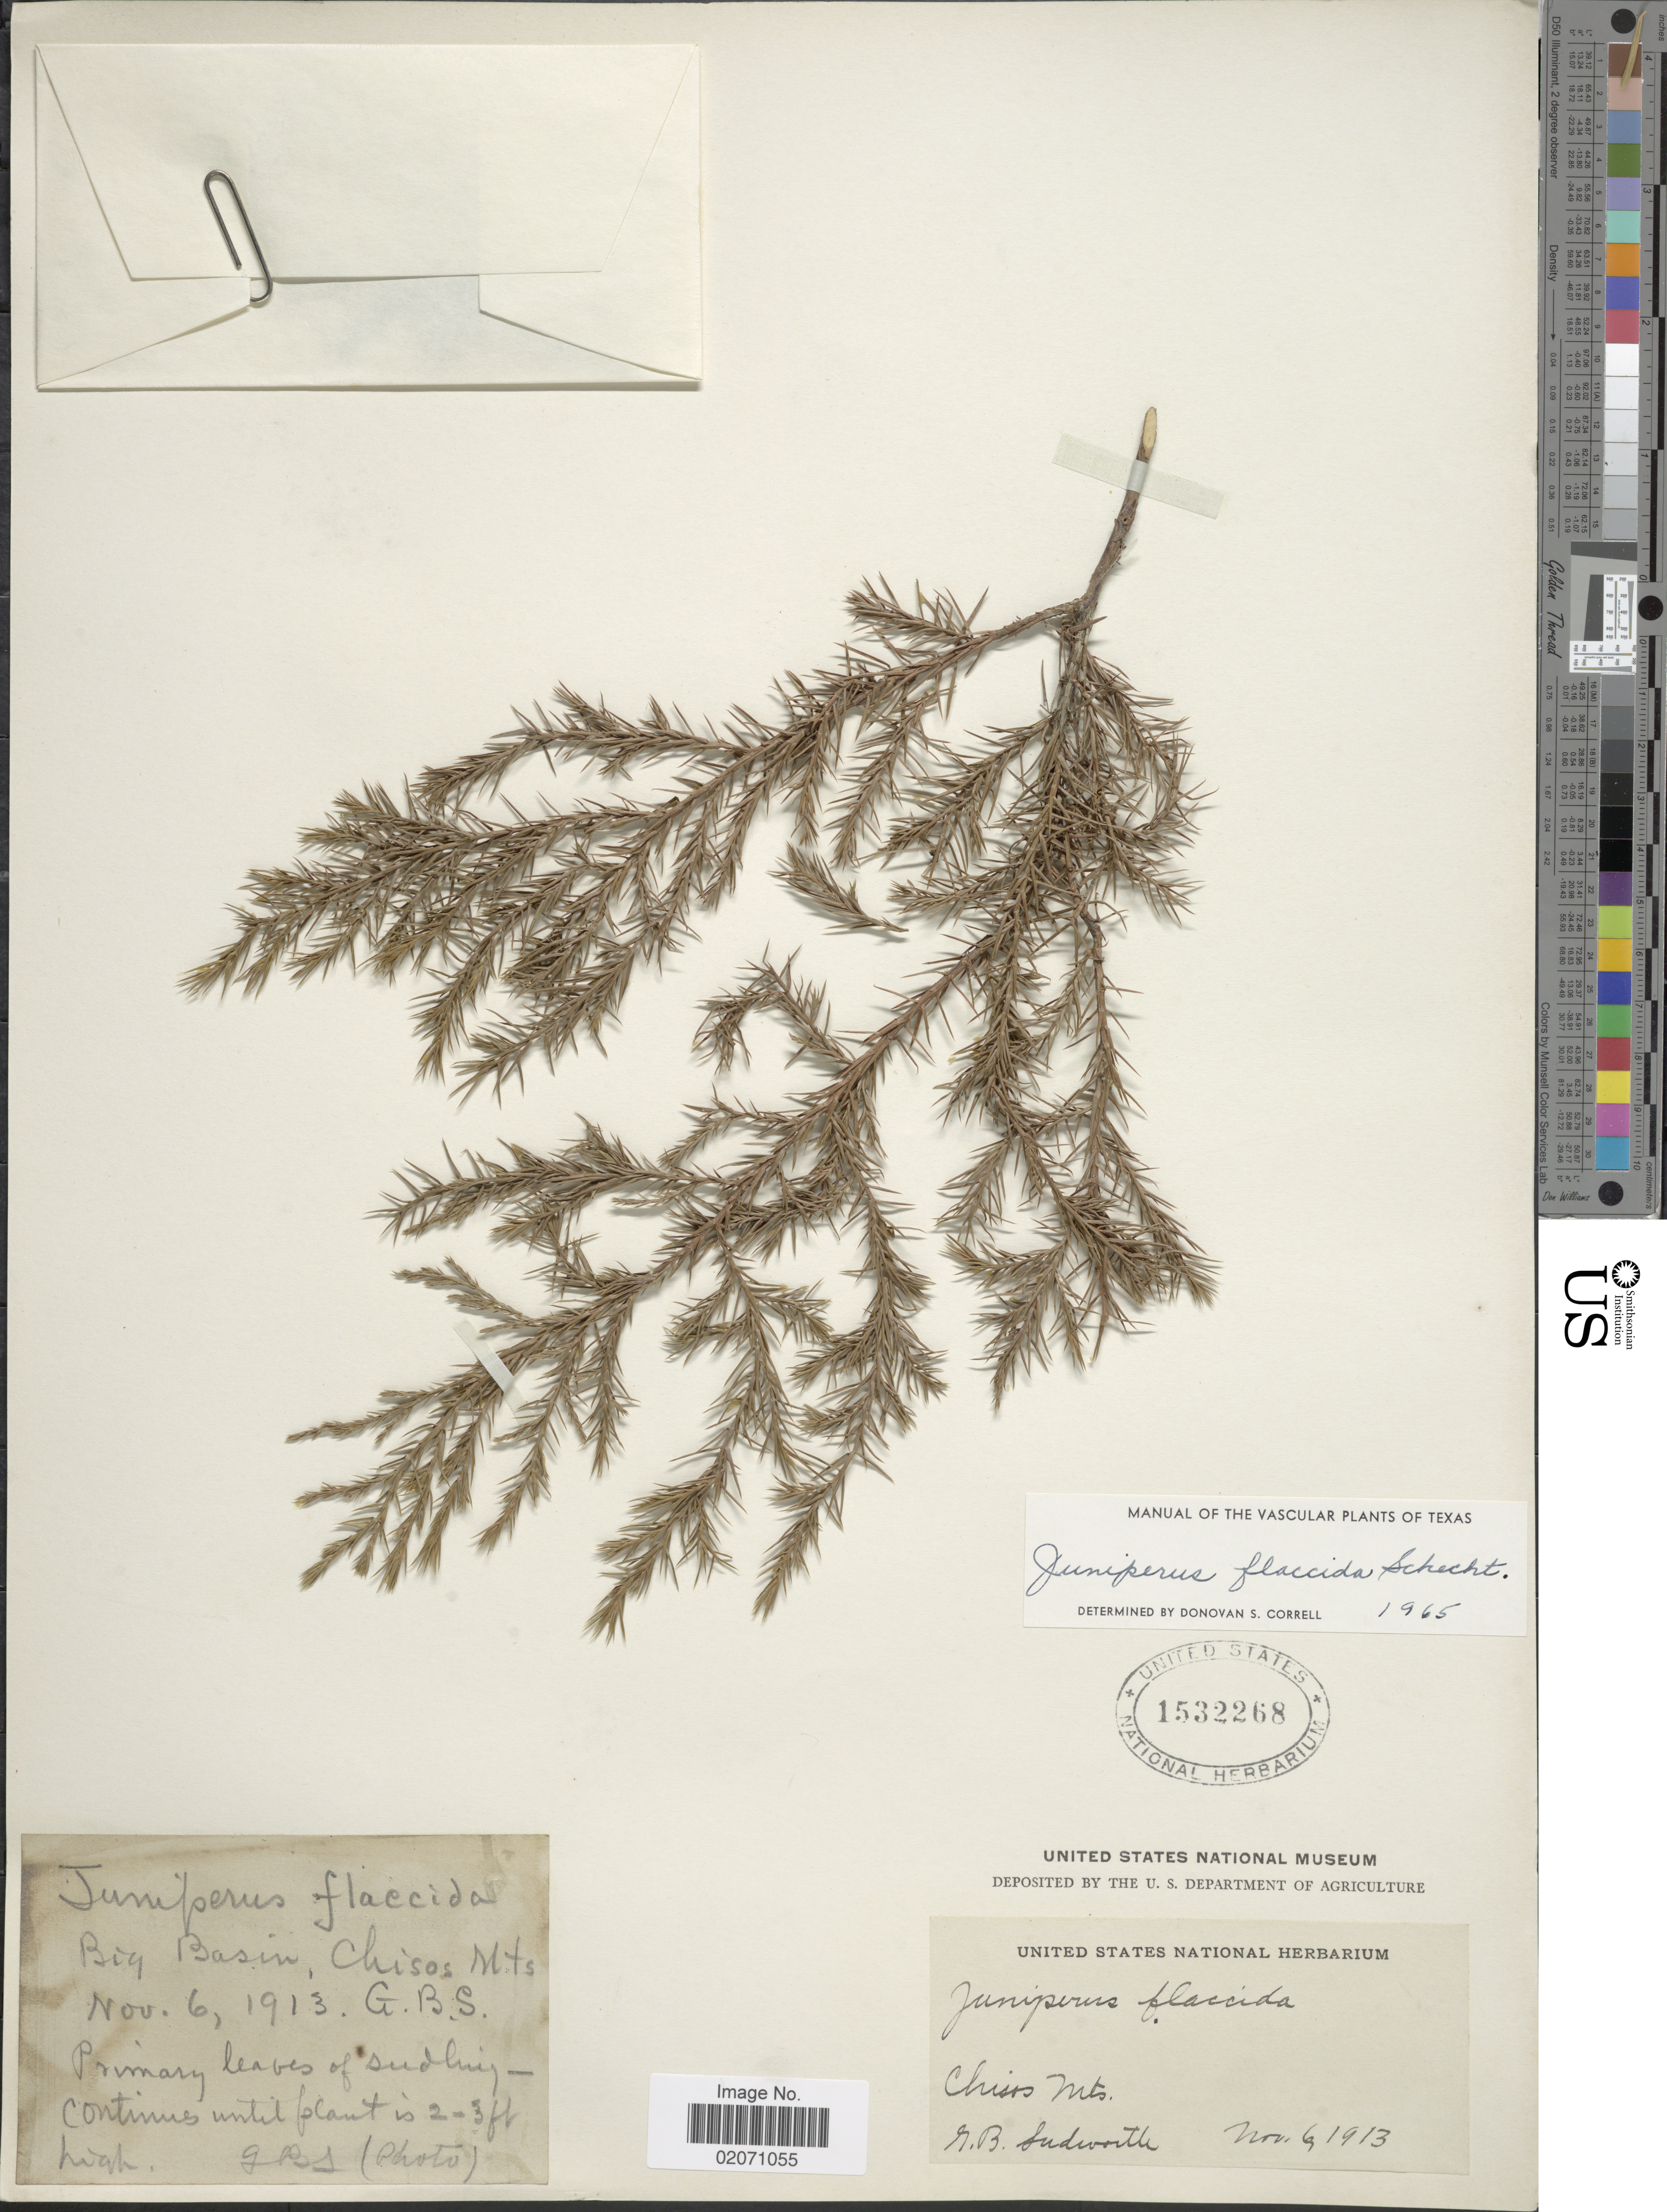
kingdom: Plantae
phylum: Tracheophyta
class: Pinopsida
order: Pinales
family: Cupressaceae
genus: Juniperus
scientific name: Juniperus flaccida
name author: Schltdl.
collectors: G. B. Sudworth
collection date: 1913-11-06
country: United States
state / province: Texas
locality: Big Basin, Chisos Mts.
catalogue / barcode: US 1532268